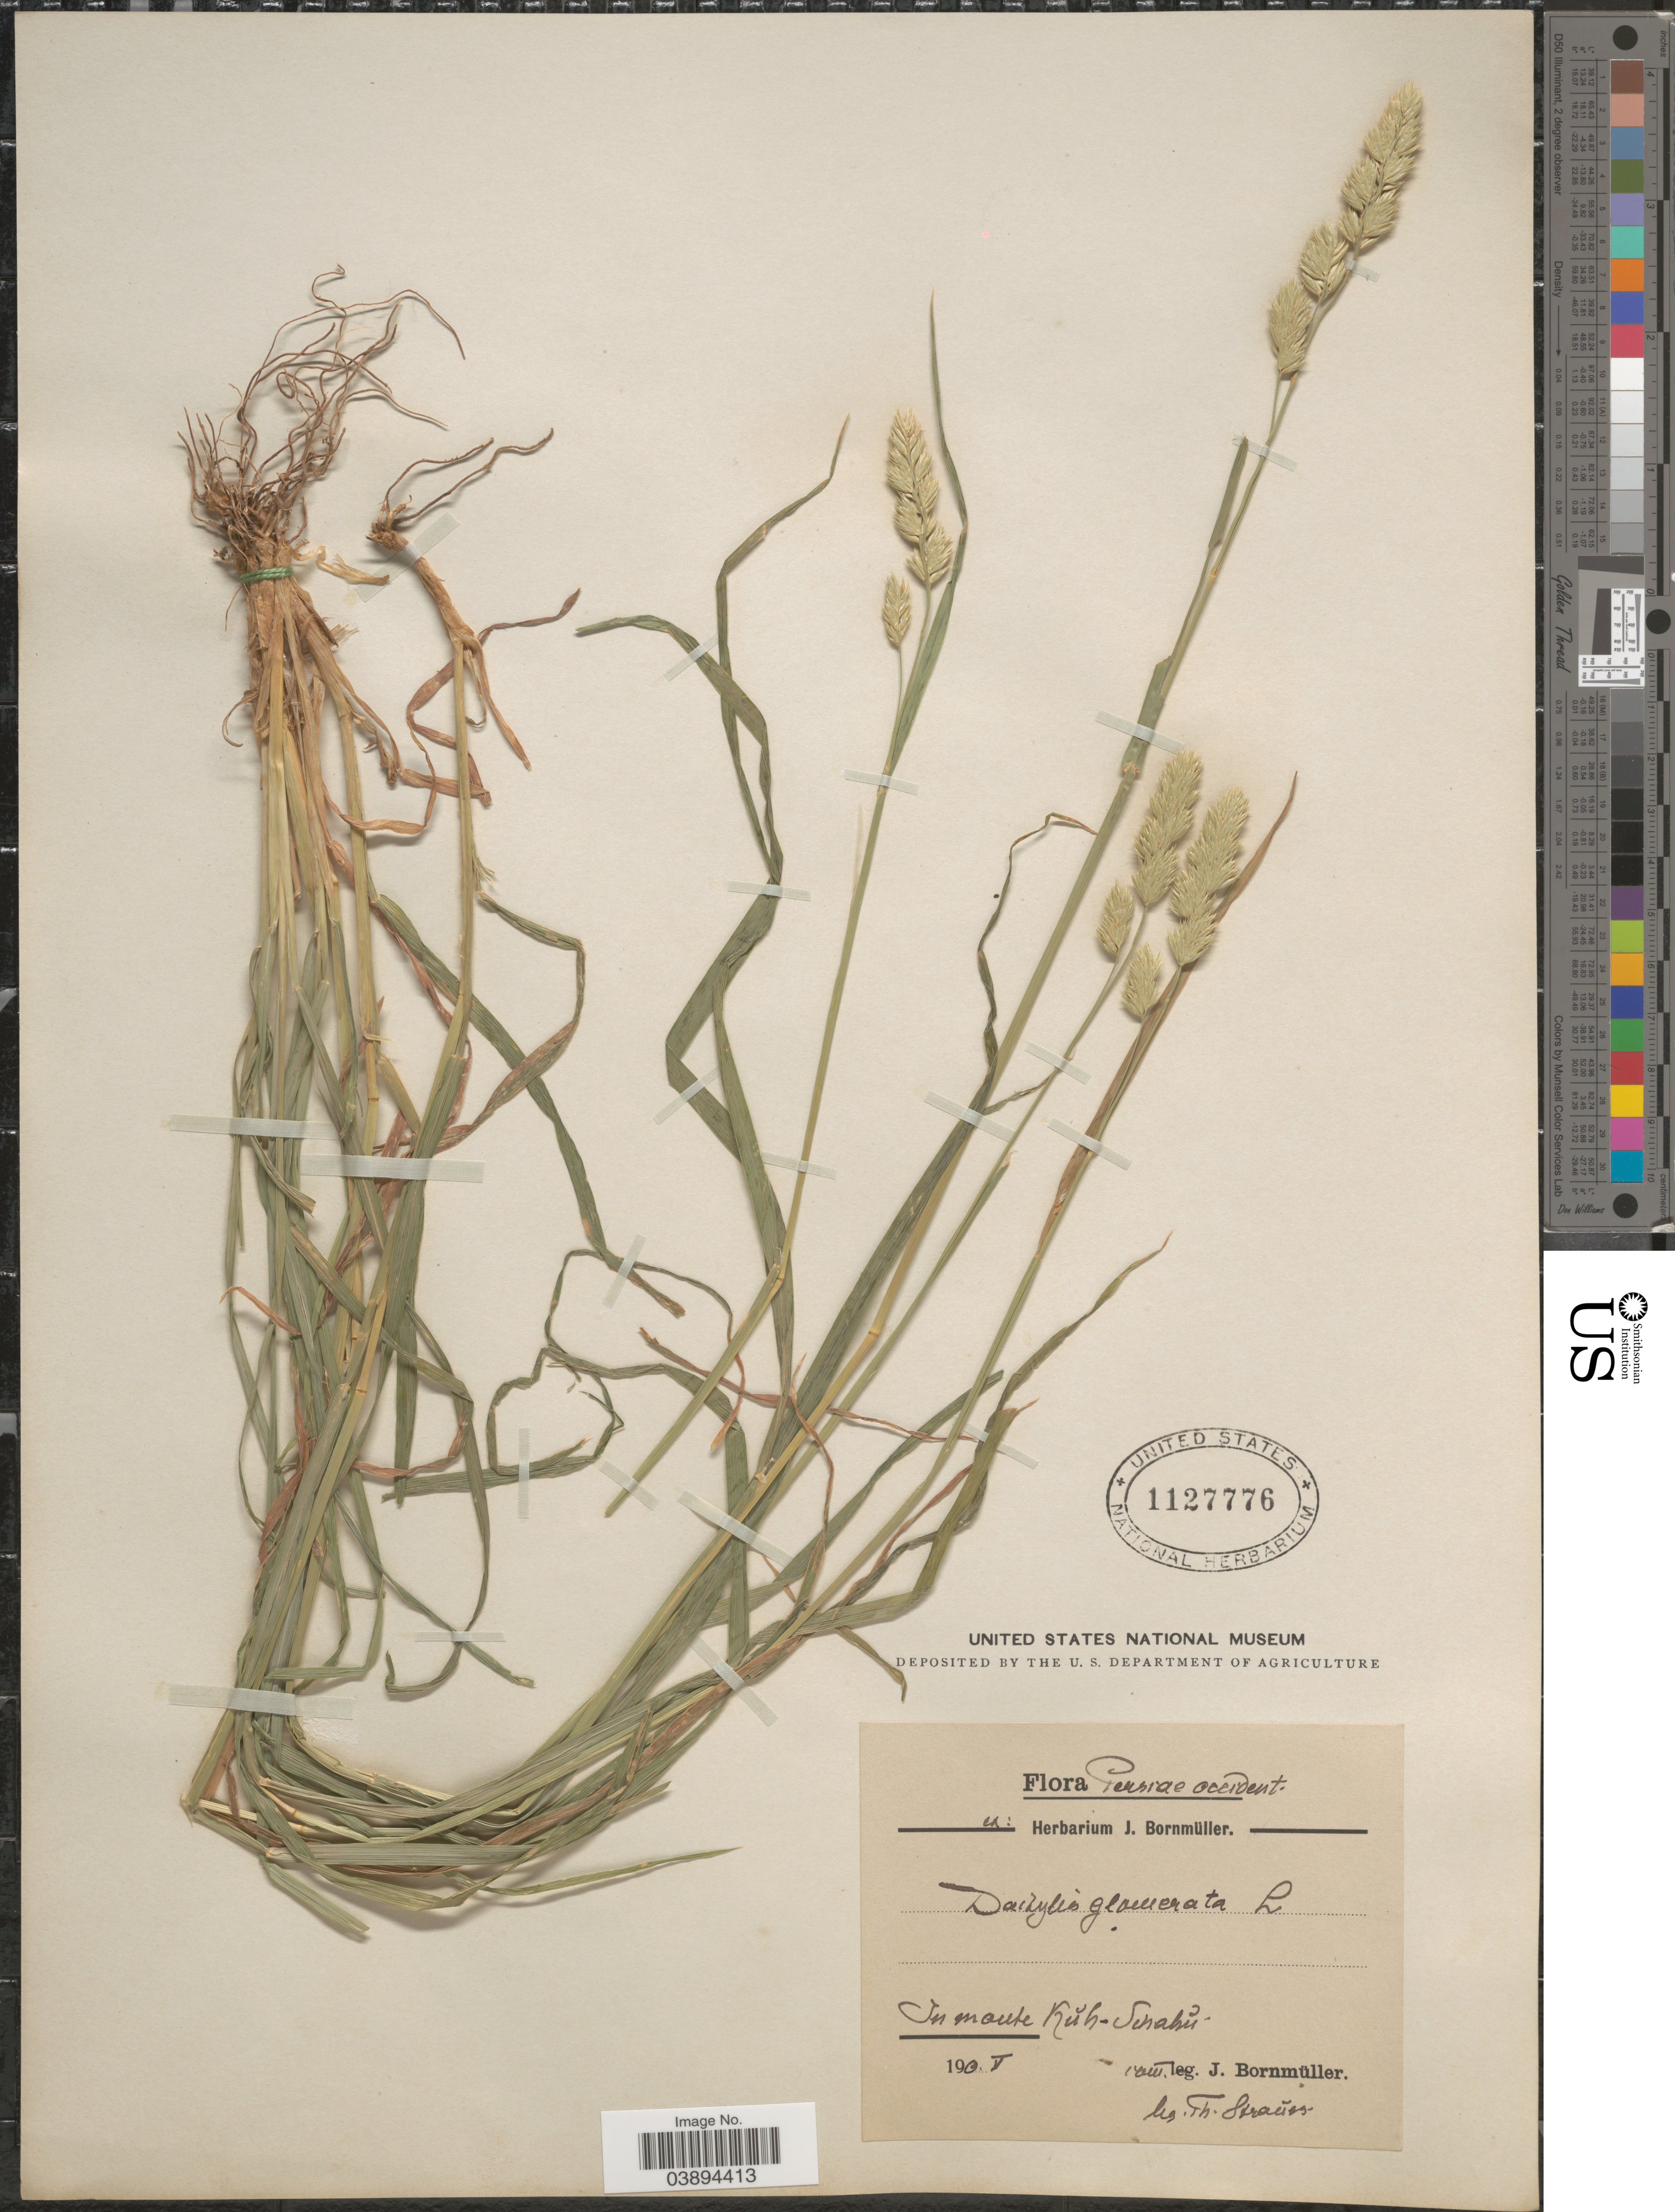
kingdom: Plantae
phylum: Tracheophyta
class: Liliopsida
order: Poales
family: Poaceae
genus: Dactylis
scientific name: Dactylis glomerata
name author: L.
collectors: T. Strauss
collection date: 1900-05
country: Iran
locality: Persiae occident. In monte Kuh-Schaku.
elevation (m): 10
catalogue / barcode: US 1127776